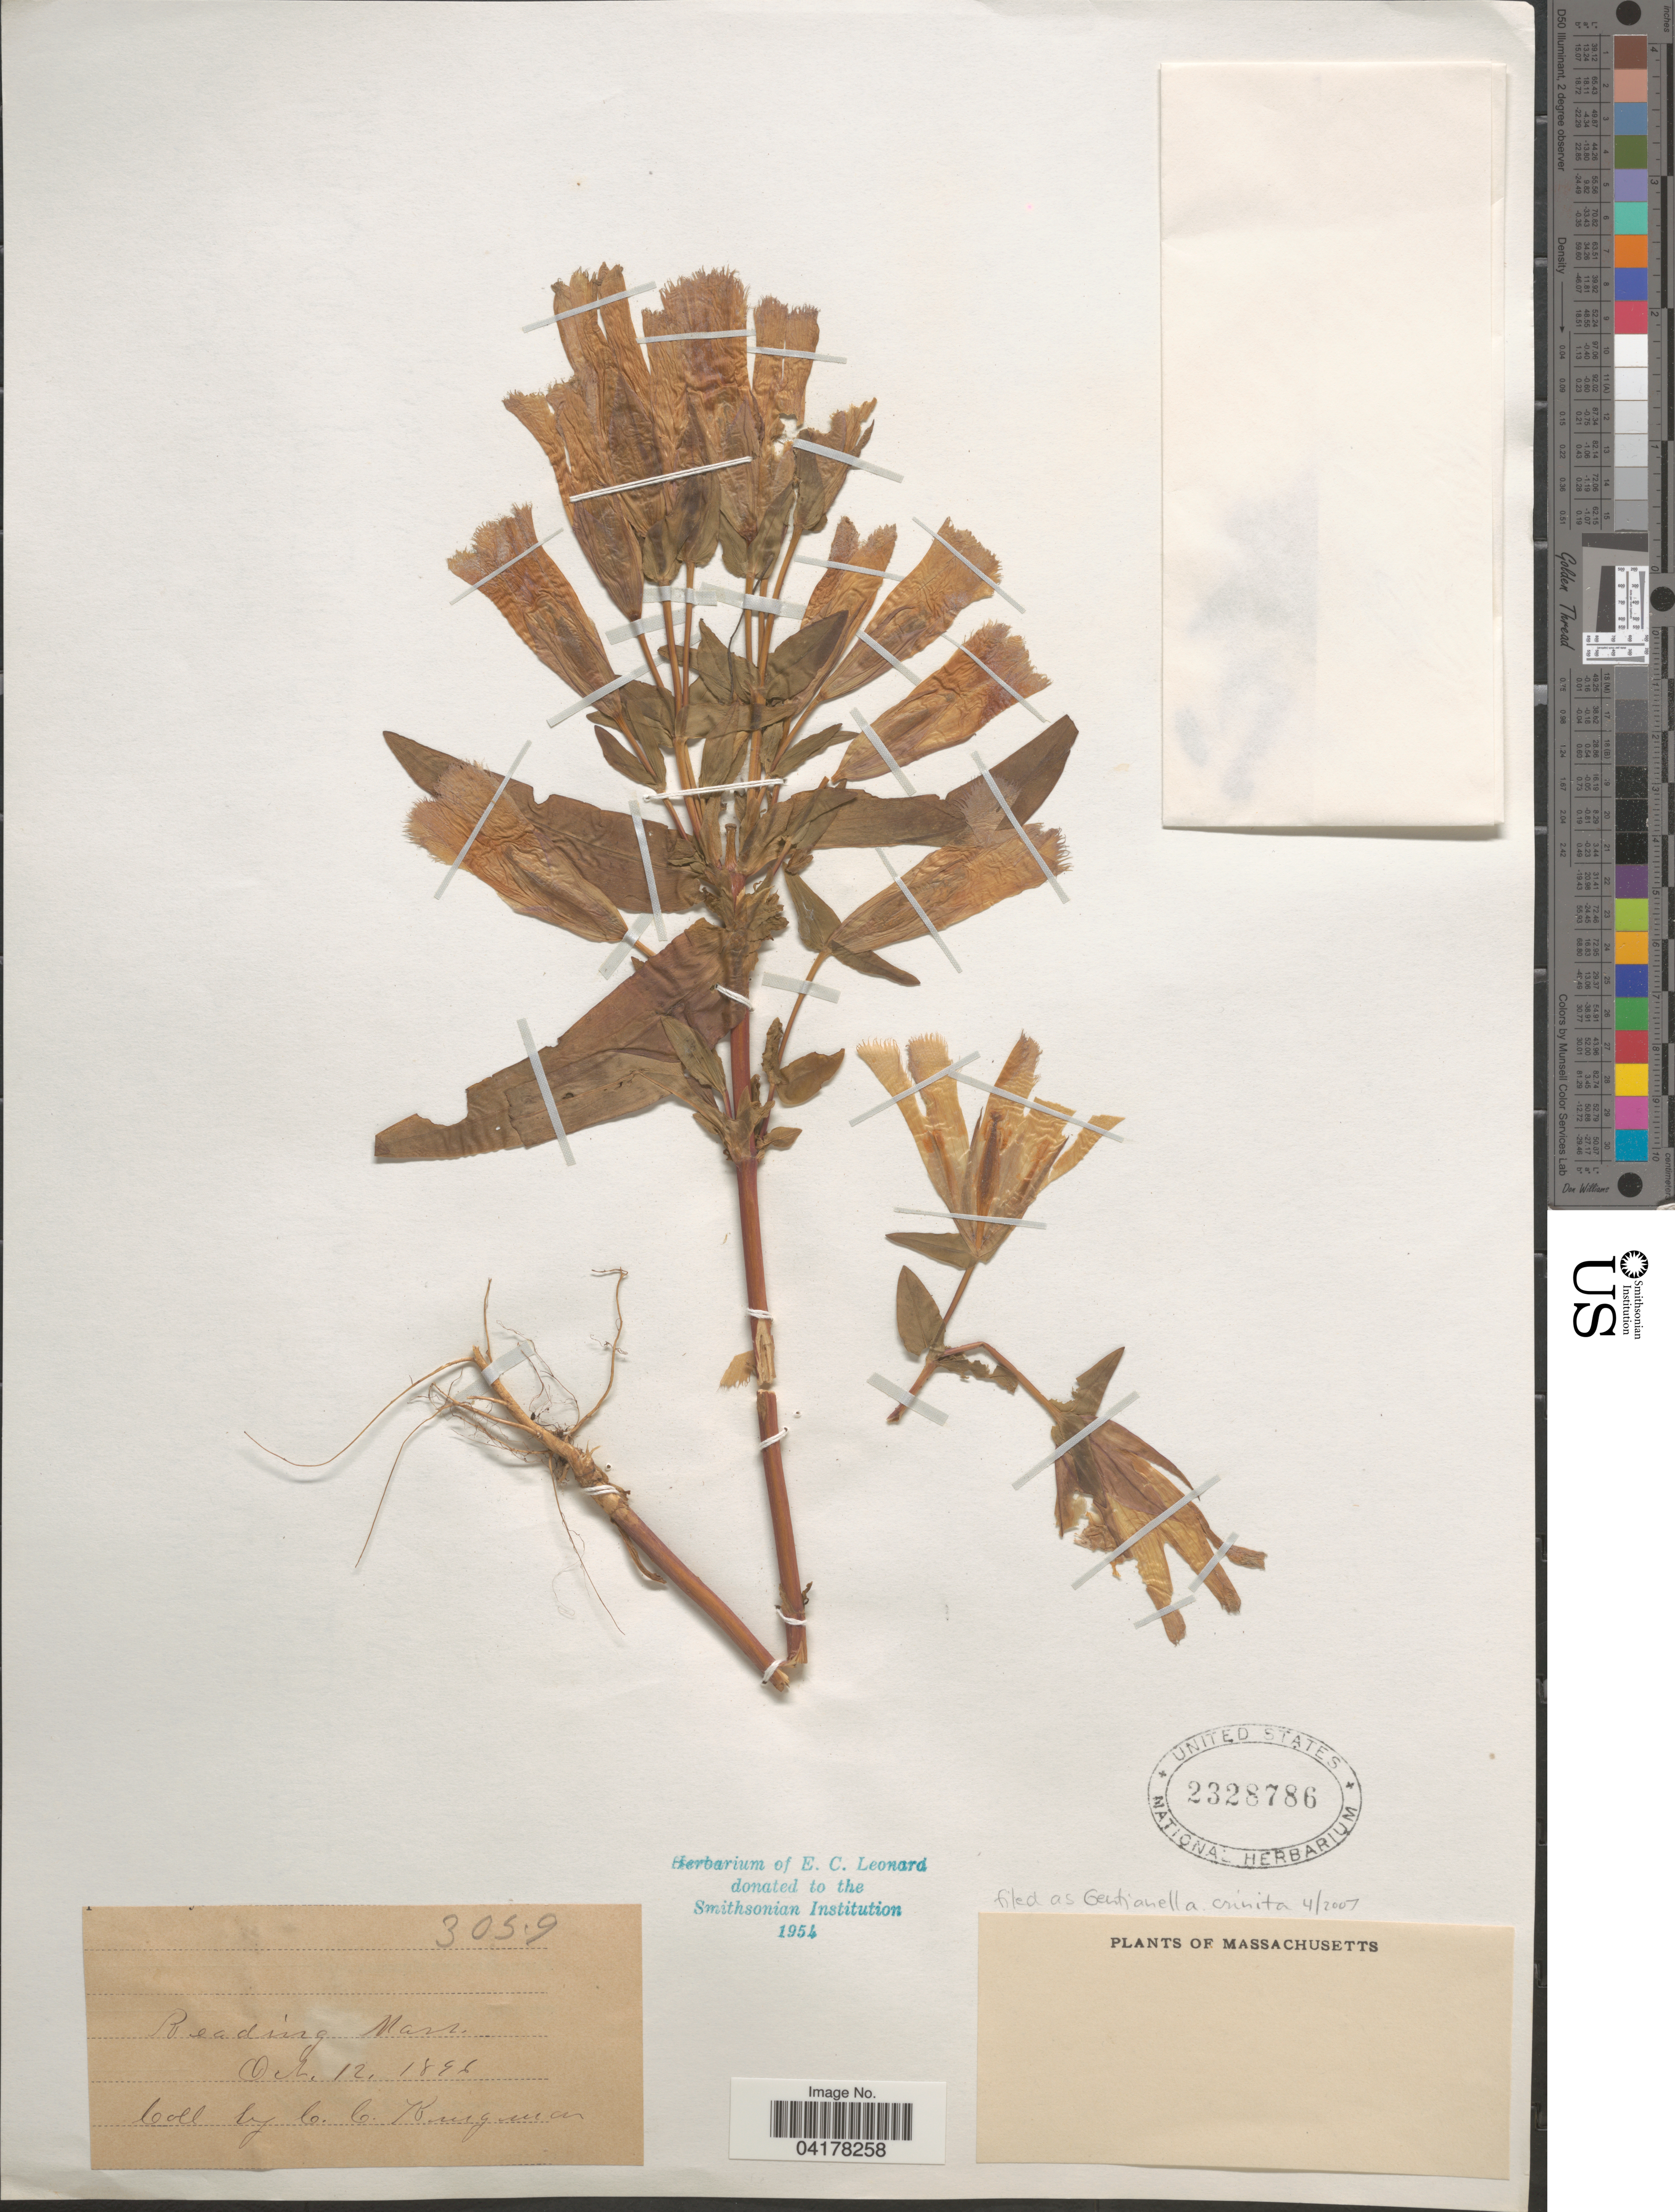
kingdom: Plantae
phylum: Tracheophyta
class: Magnoliopsida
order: Gentianales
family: Gentianaceae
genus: Gentianella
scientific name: Gentianella crinita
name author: (Froel.) G. Don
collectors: C. Kingman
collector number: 3059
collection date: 1896-10-12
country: United States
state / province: Massachusetts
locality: Reading.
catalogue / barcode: US 2328786